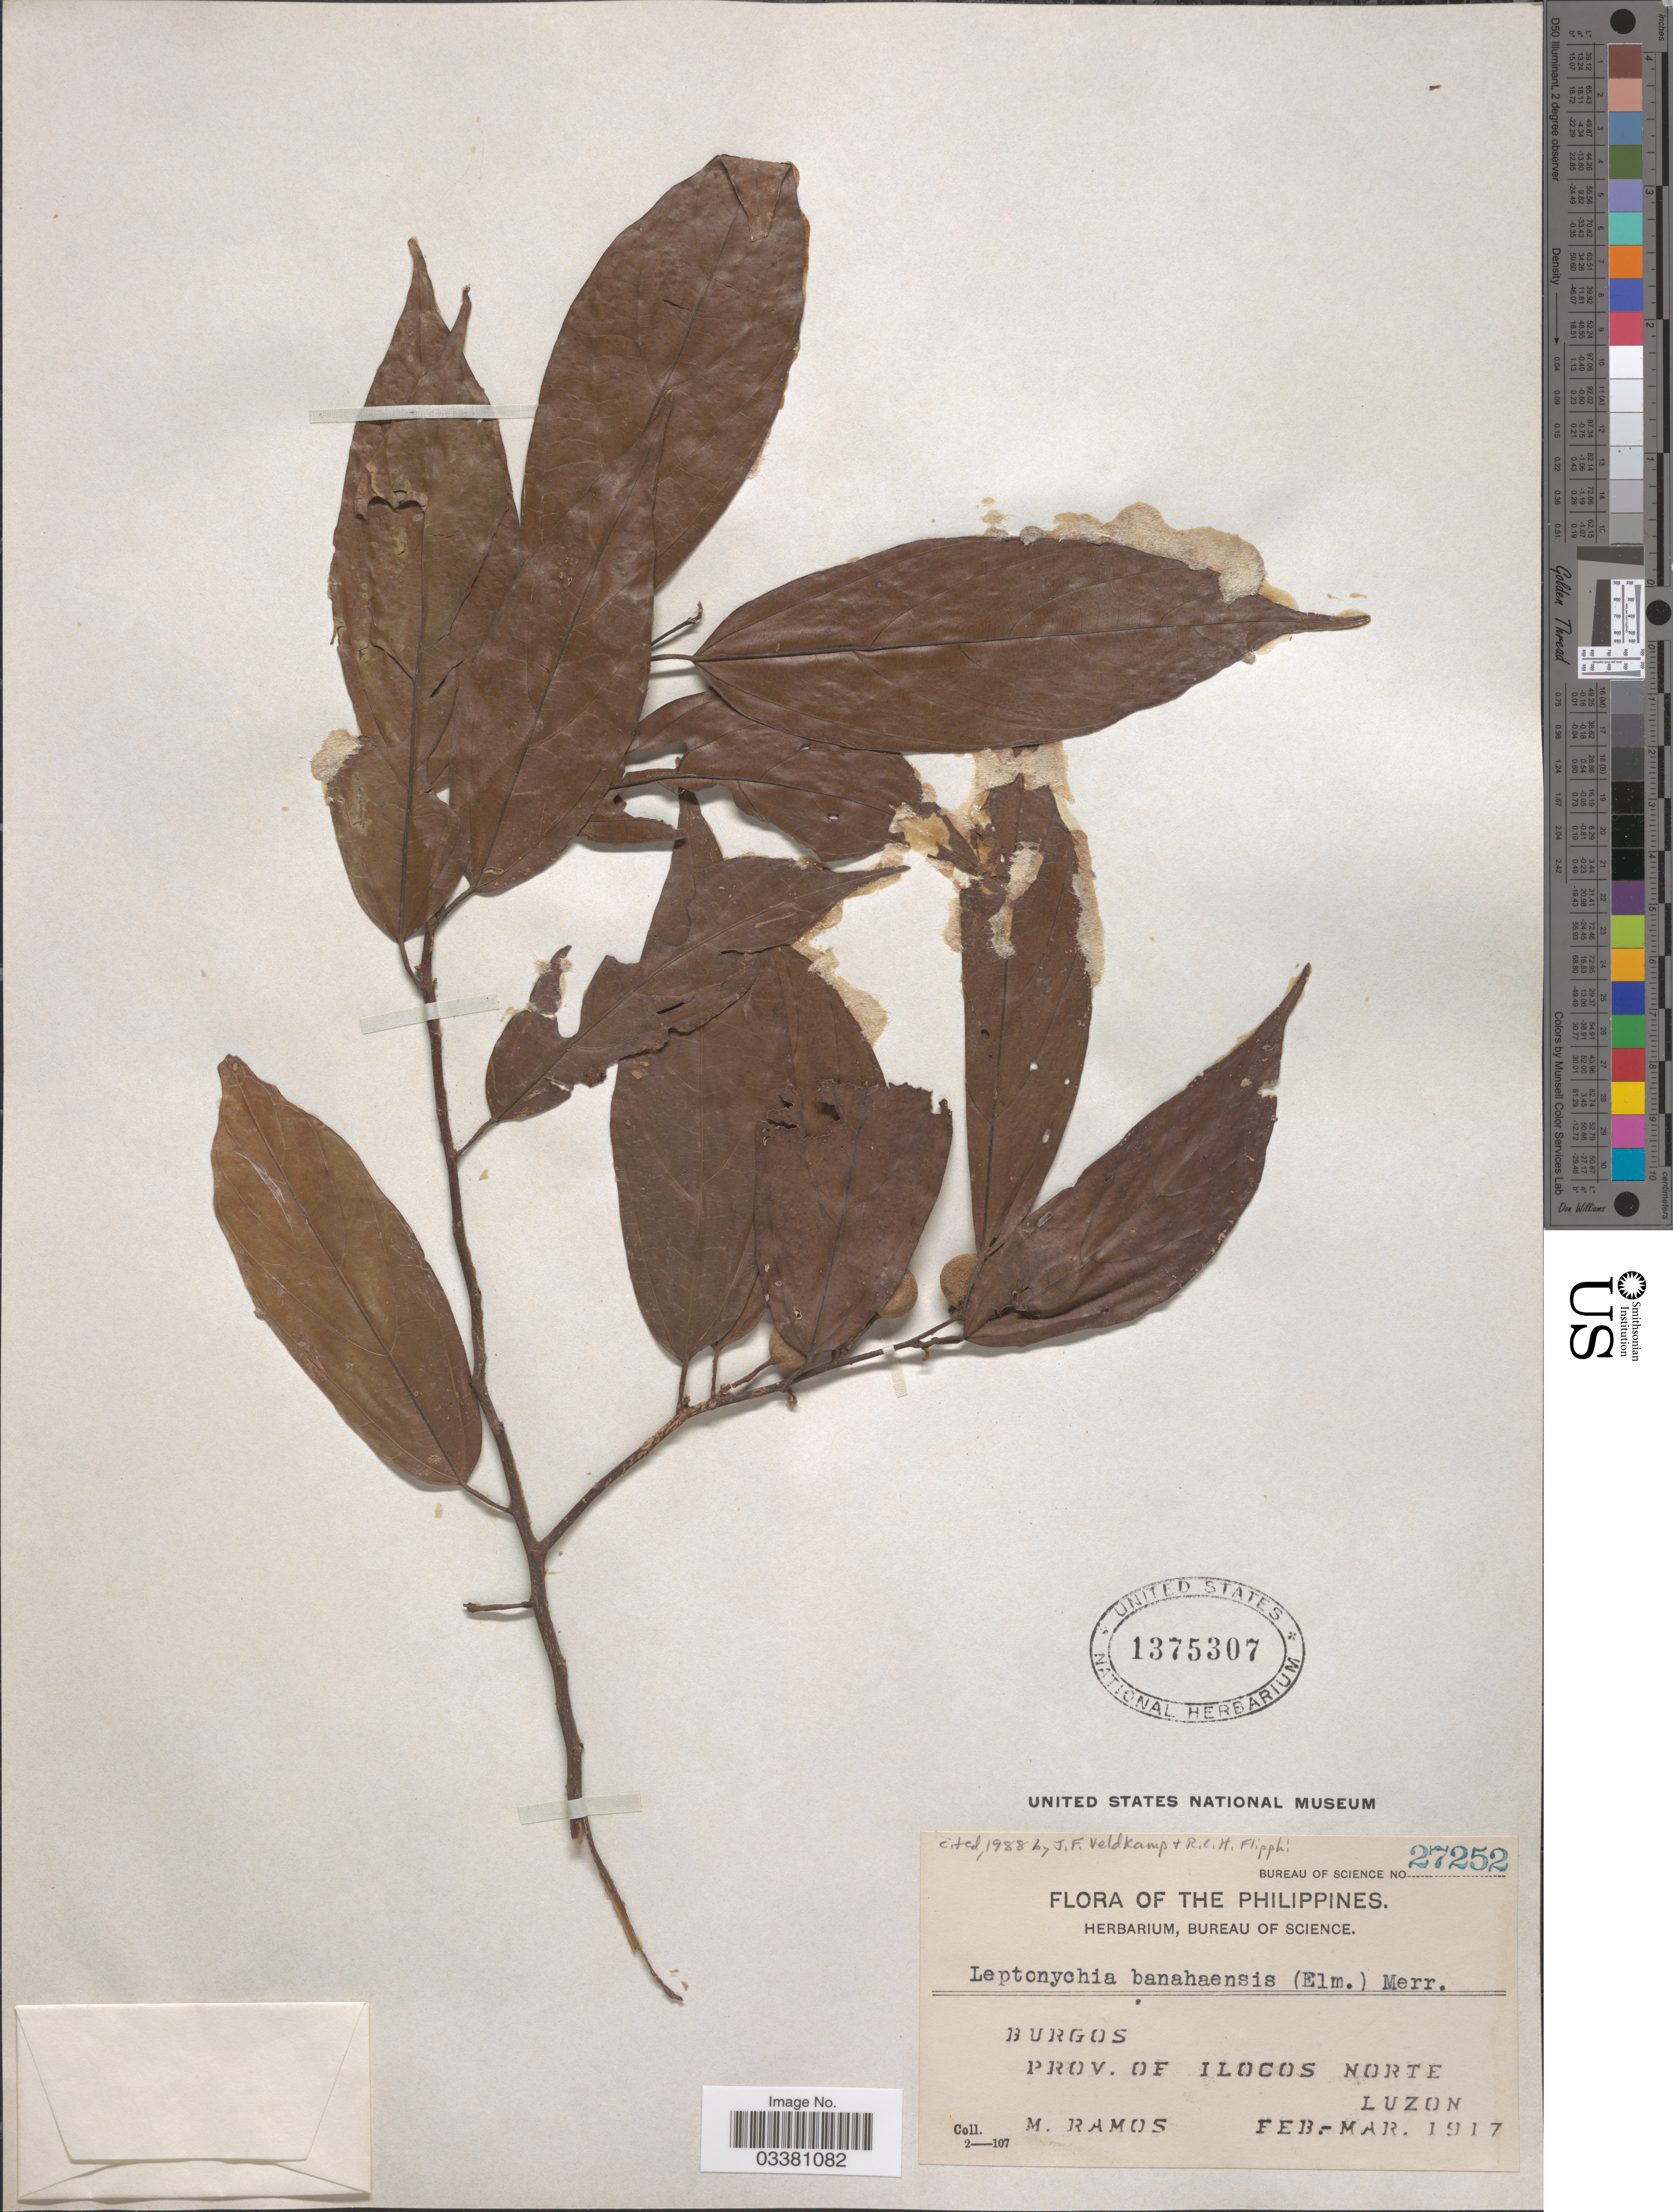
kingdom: Plantae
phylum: Tracheophyta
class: Magnoliopsida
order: Malvales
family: Malvaceae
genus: Leptonychia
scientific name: Leptonychia banahaensis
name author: Merr.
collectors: M. Ramos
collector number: Bureau of Science 27252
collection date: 1917-02/1917-03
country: Philippines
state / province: Ilocos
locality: Burgos. Prov. of Ilocos Norte, Luzon.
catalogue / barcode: US 1375307